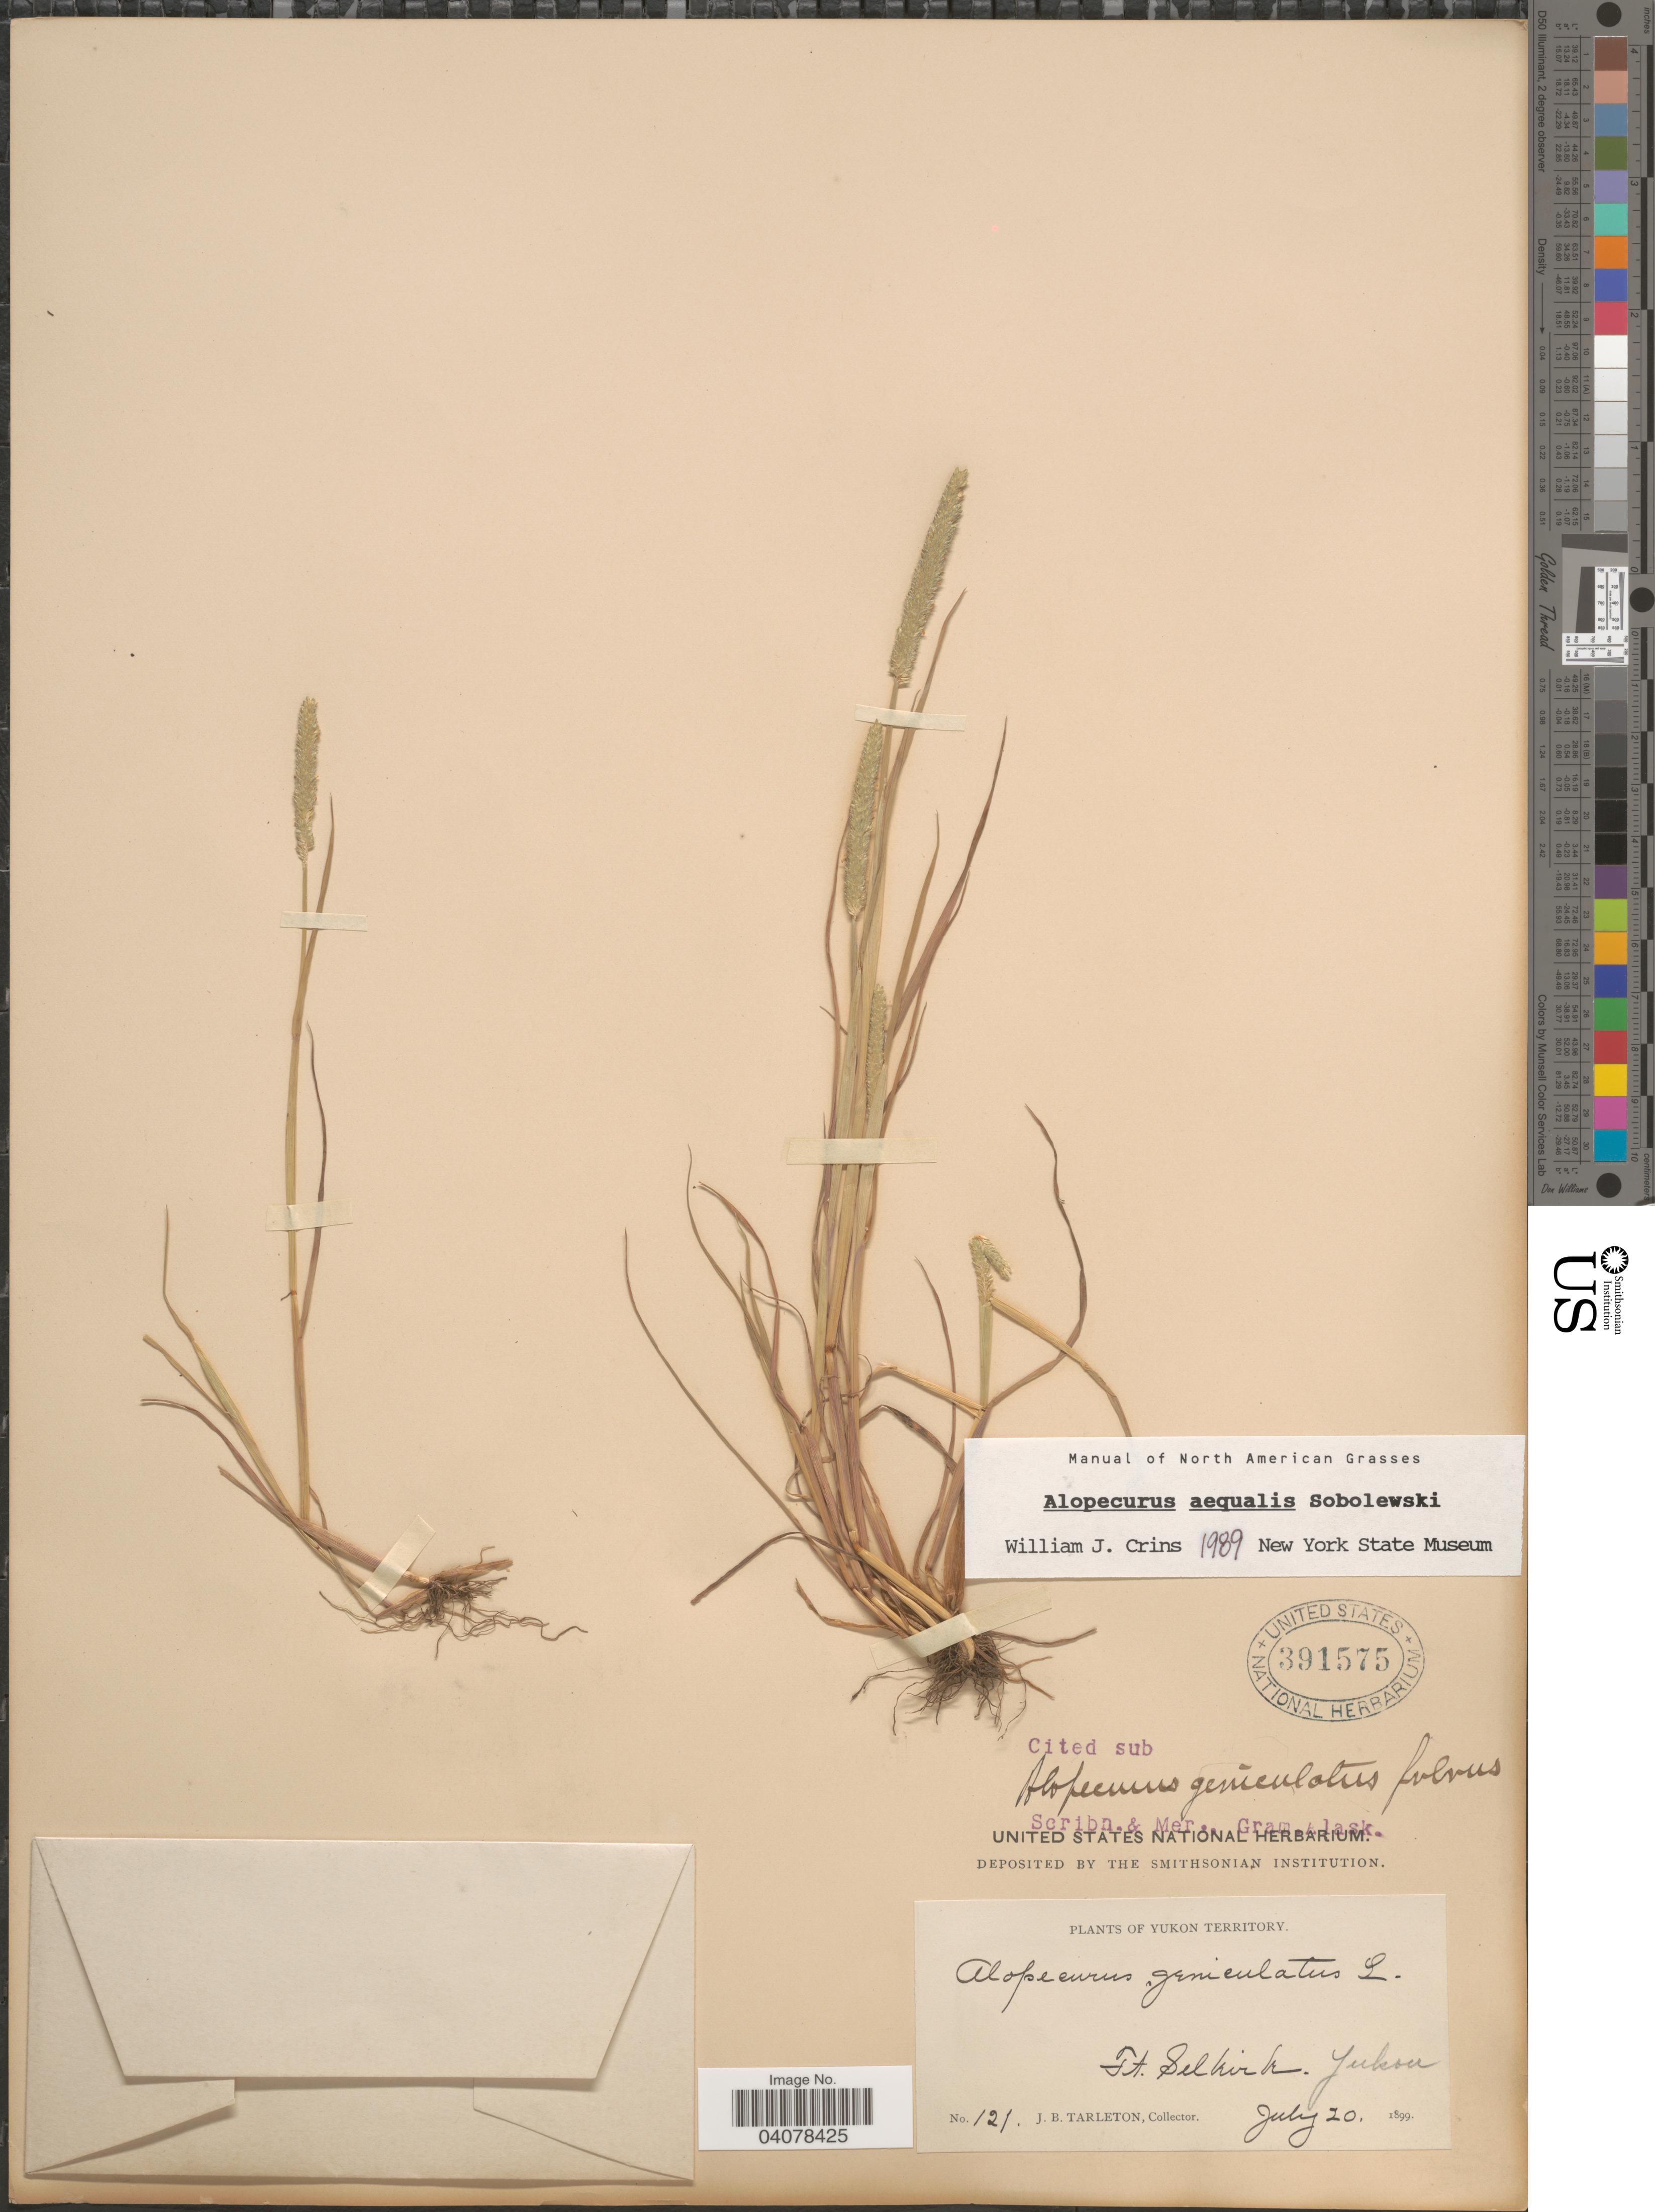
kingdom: Plantae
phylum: Tracheophyta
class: Liliopsida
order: Poales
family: Poaceae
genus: Alopecurus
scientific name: Alopecurus aequalis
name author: Sobol.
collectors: J. Tarleton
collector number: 121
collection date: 1899-07-20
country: Canada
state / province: Yukon Territory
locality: Ft. Selkirk. Yukon.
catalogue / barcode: US 391575